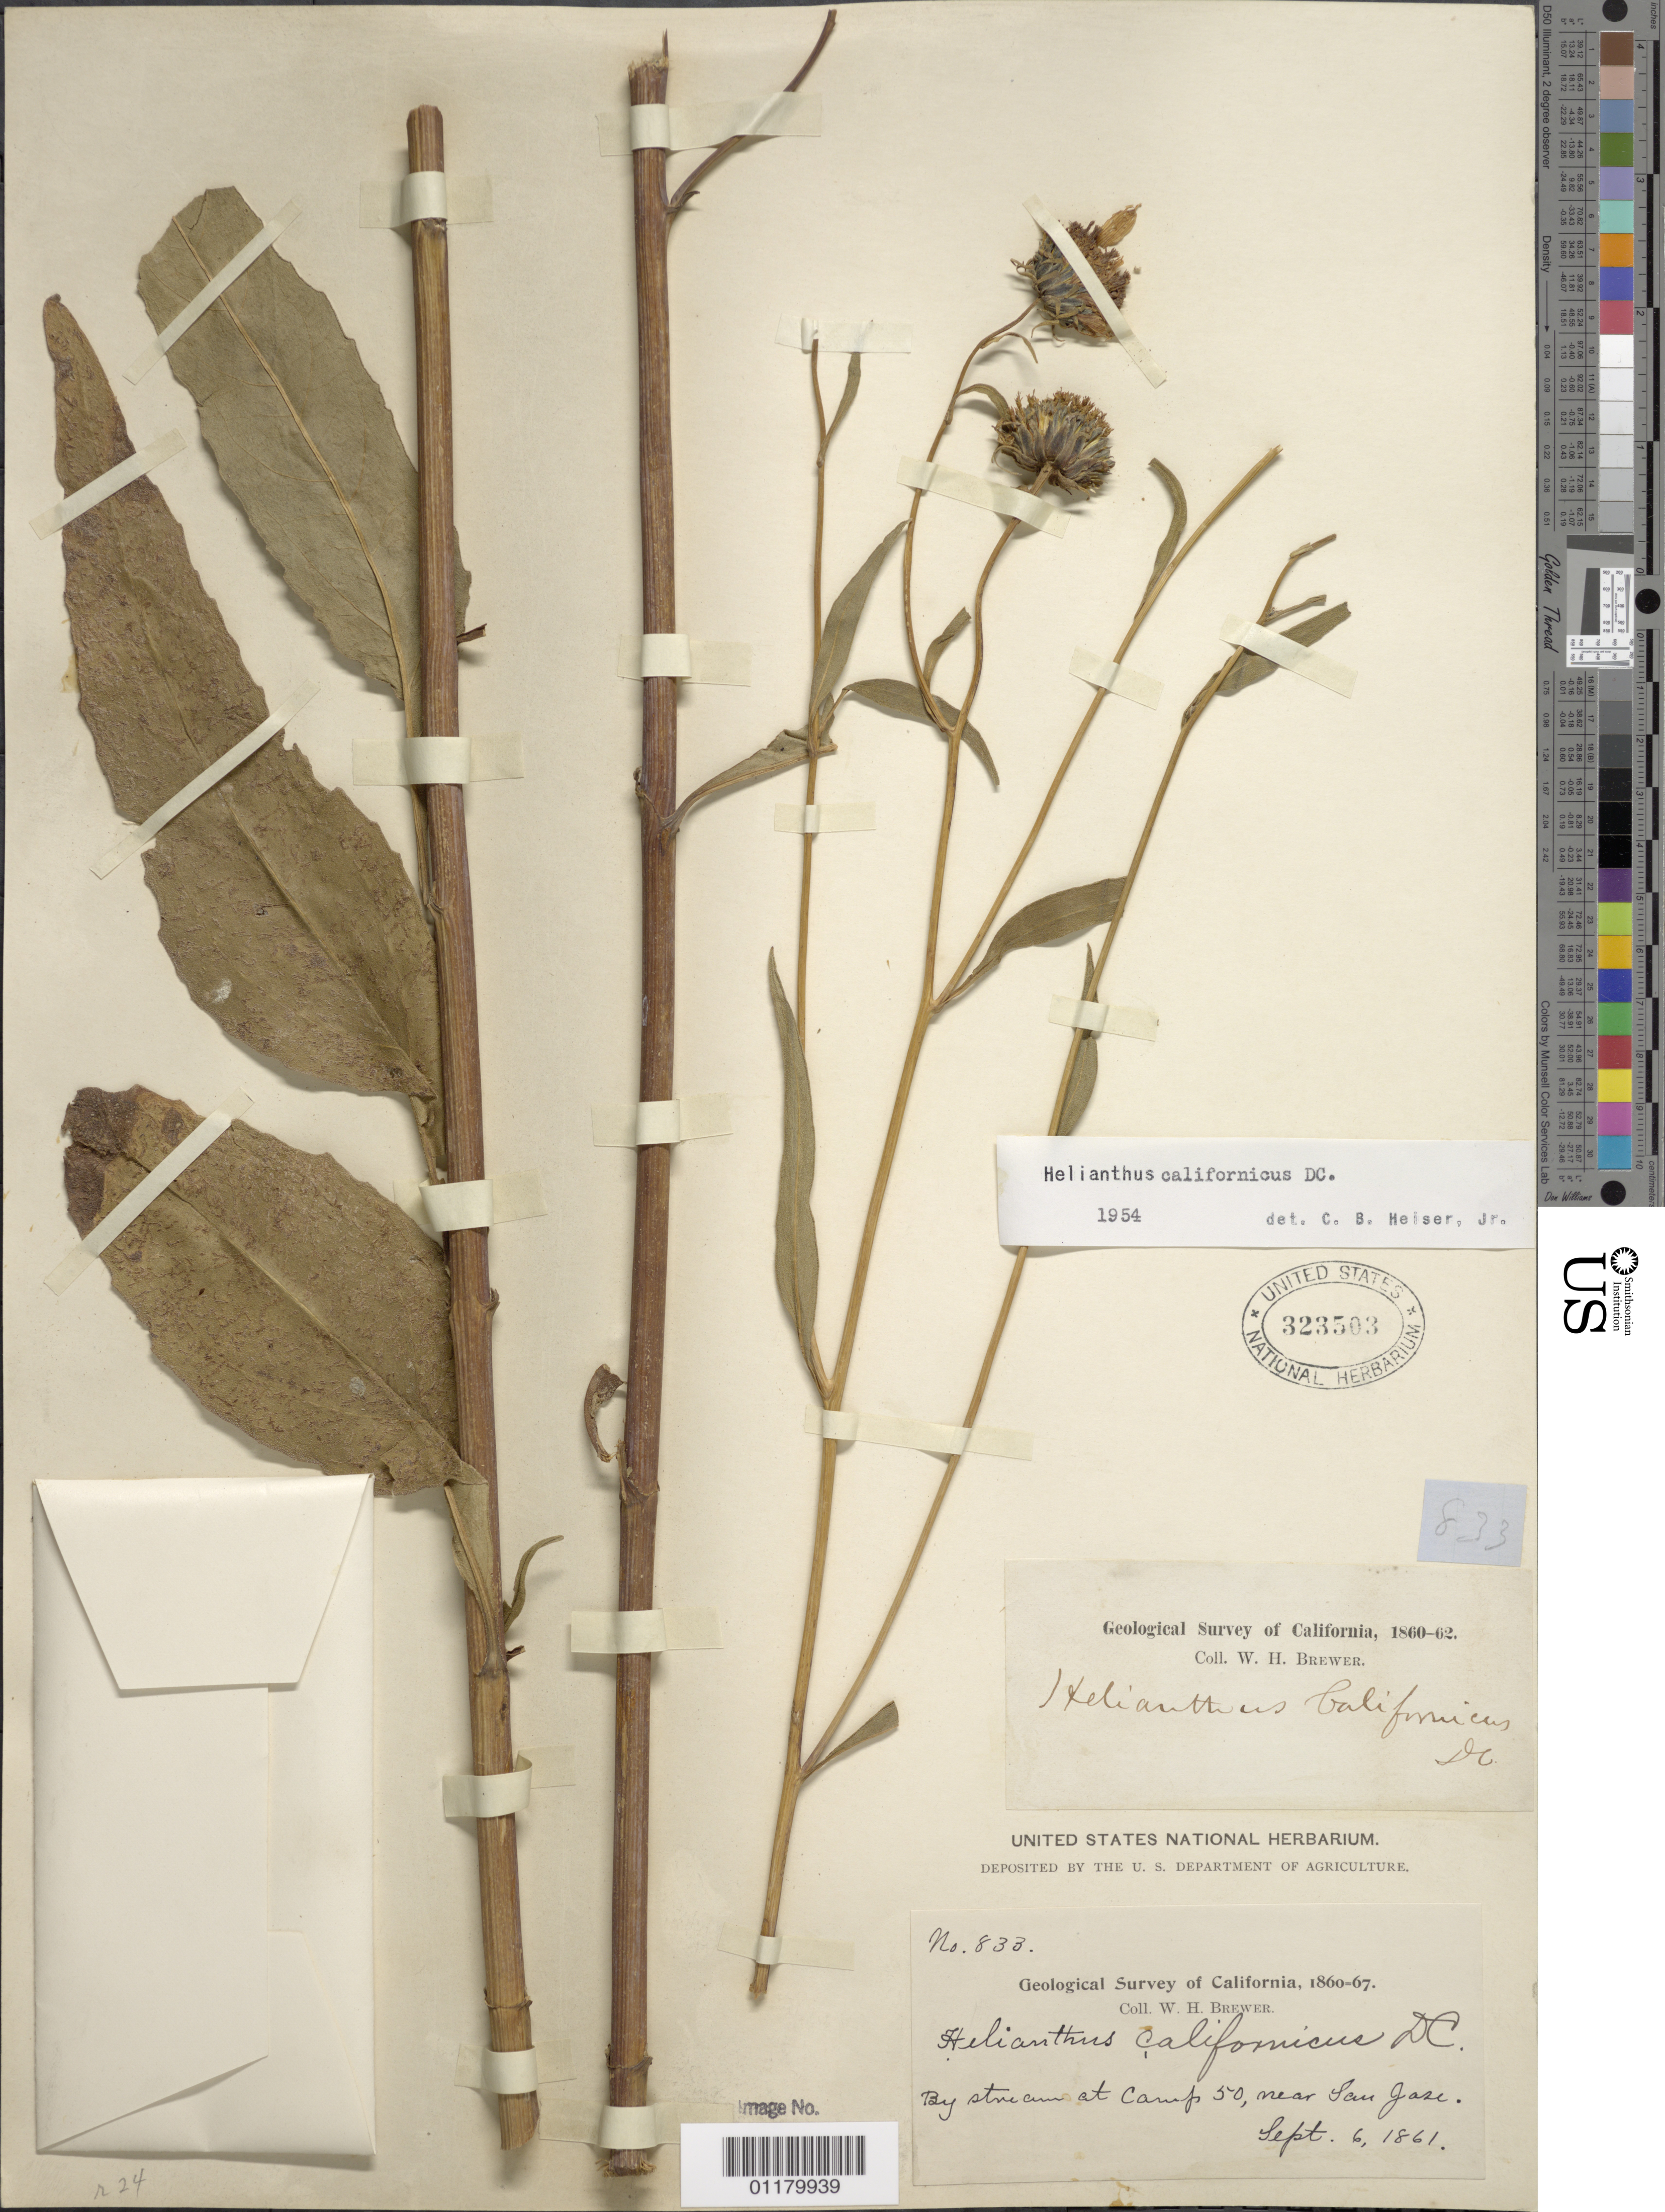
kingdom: Plantae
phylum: Tracheophyta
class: Magnoliopsida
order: Asterales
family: Asteraceae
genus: Helianthus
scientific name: Helianthus californicus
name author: DC.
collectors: W. H. Brewer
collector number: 833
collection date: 1861-09-06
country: United States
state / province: California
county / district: Santa Clara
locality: by stream at Camp 50, near San Jose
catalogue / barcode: US 323503